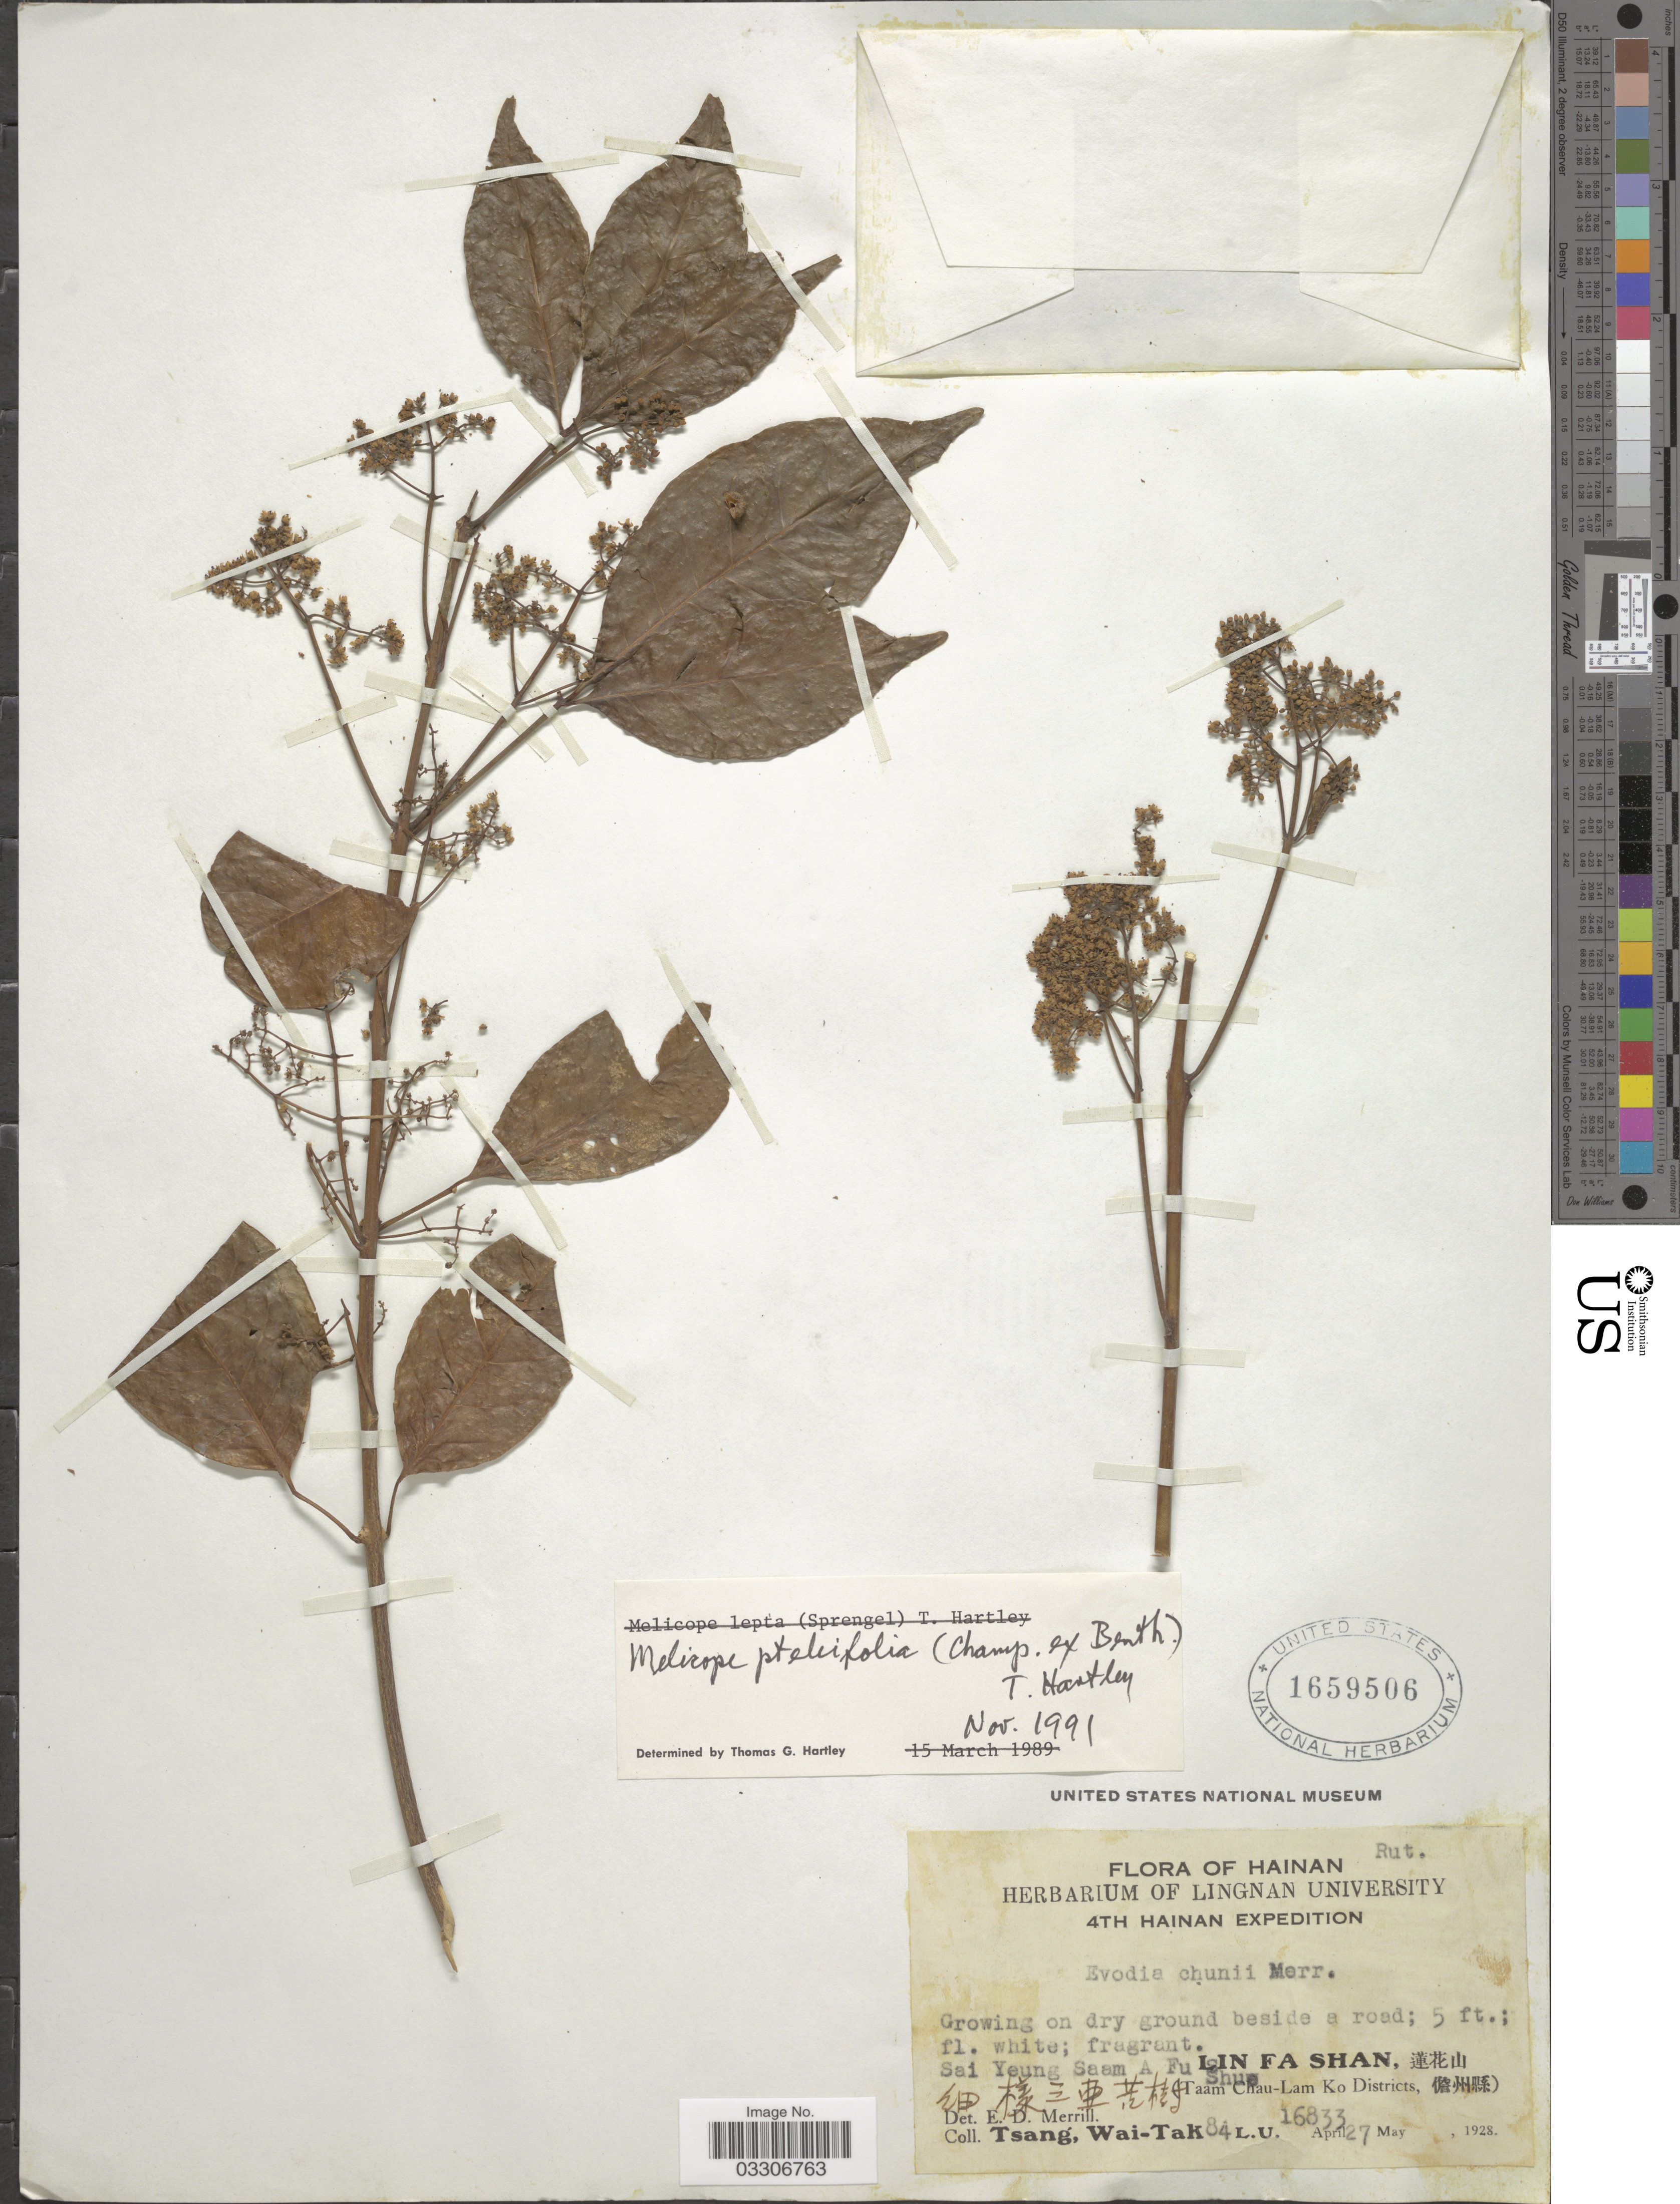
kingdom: Plantae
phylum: Tracheophyta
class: Magnoliopsida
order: Sapindales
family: Rutaceae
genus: Melicope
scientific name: Melicope pteleifolia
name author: (Champ. ex Benth.) T.G. Hartley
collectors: W. T. Tsang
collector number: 84L.U.16833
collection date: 1928-05-27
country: China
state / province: Hainan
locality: Taam Chau-Lam Ko Districts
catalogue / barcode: US 1659506